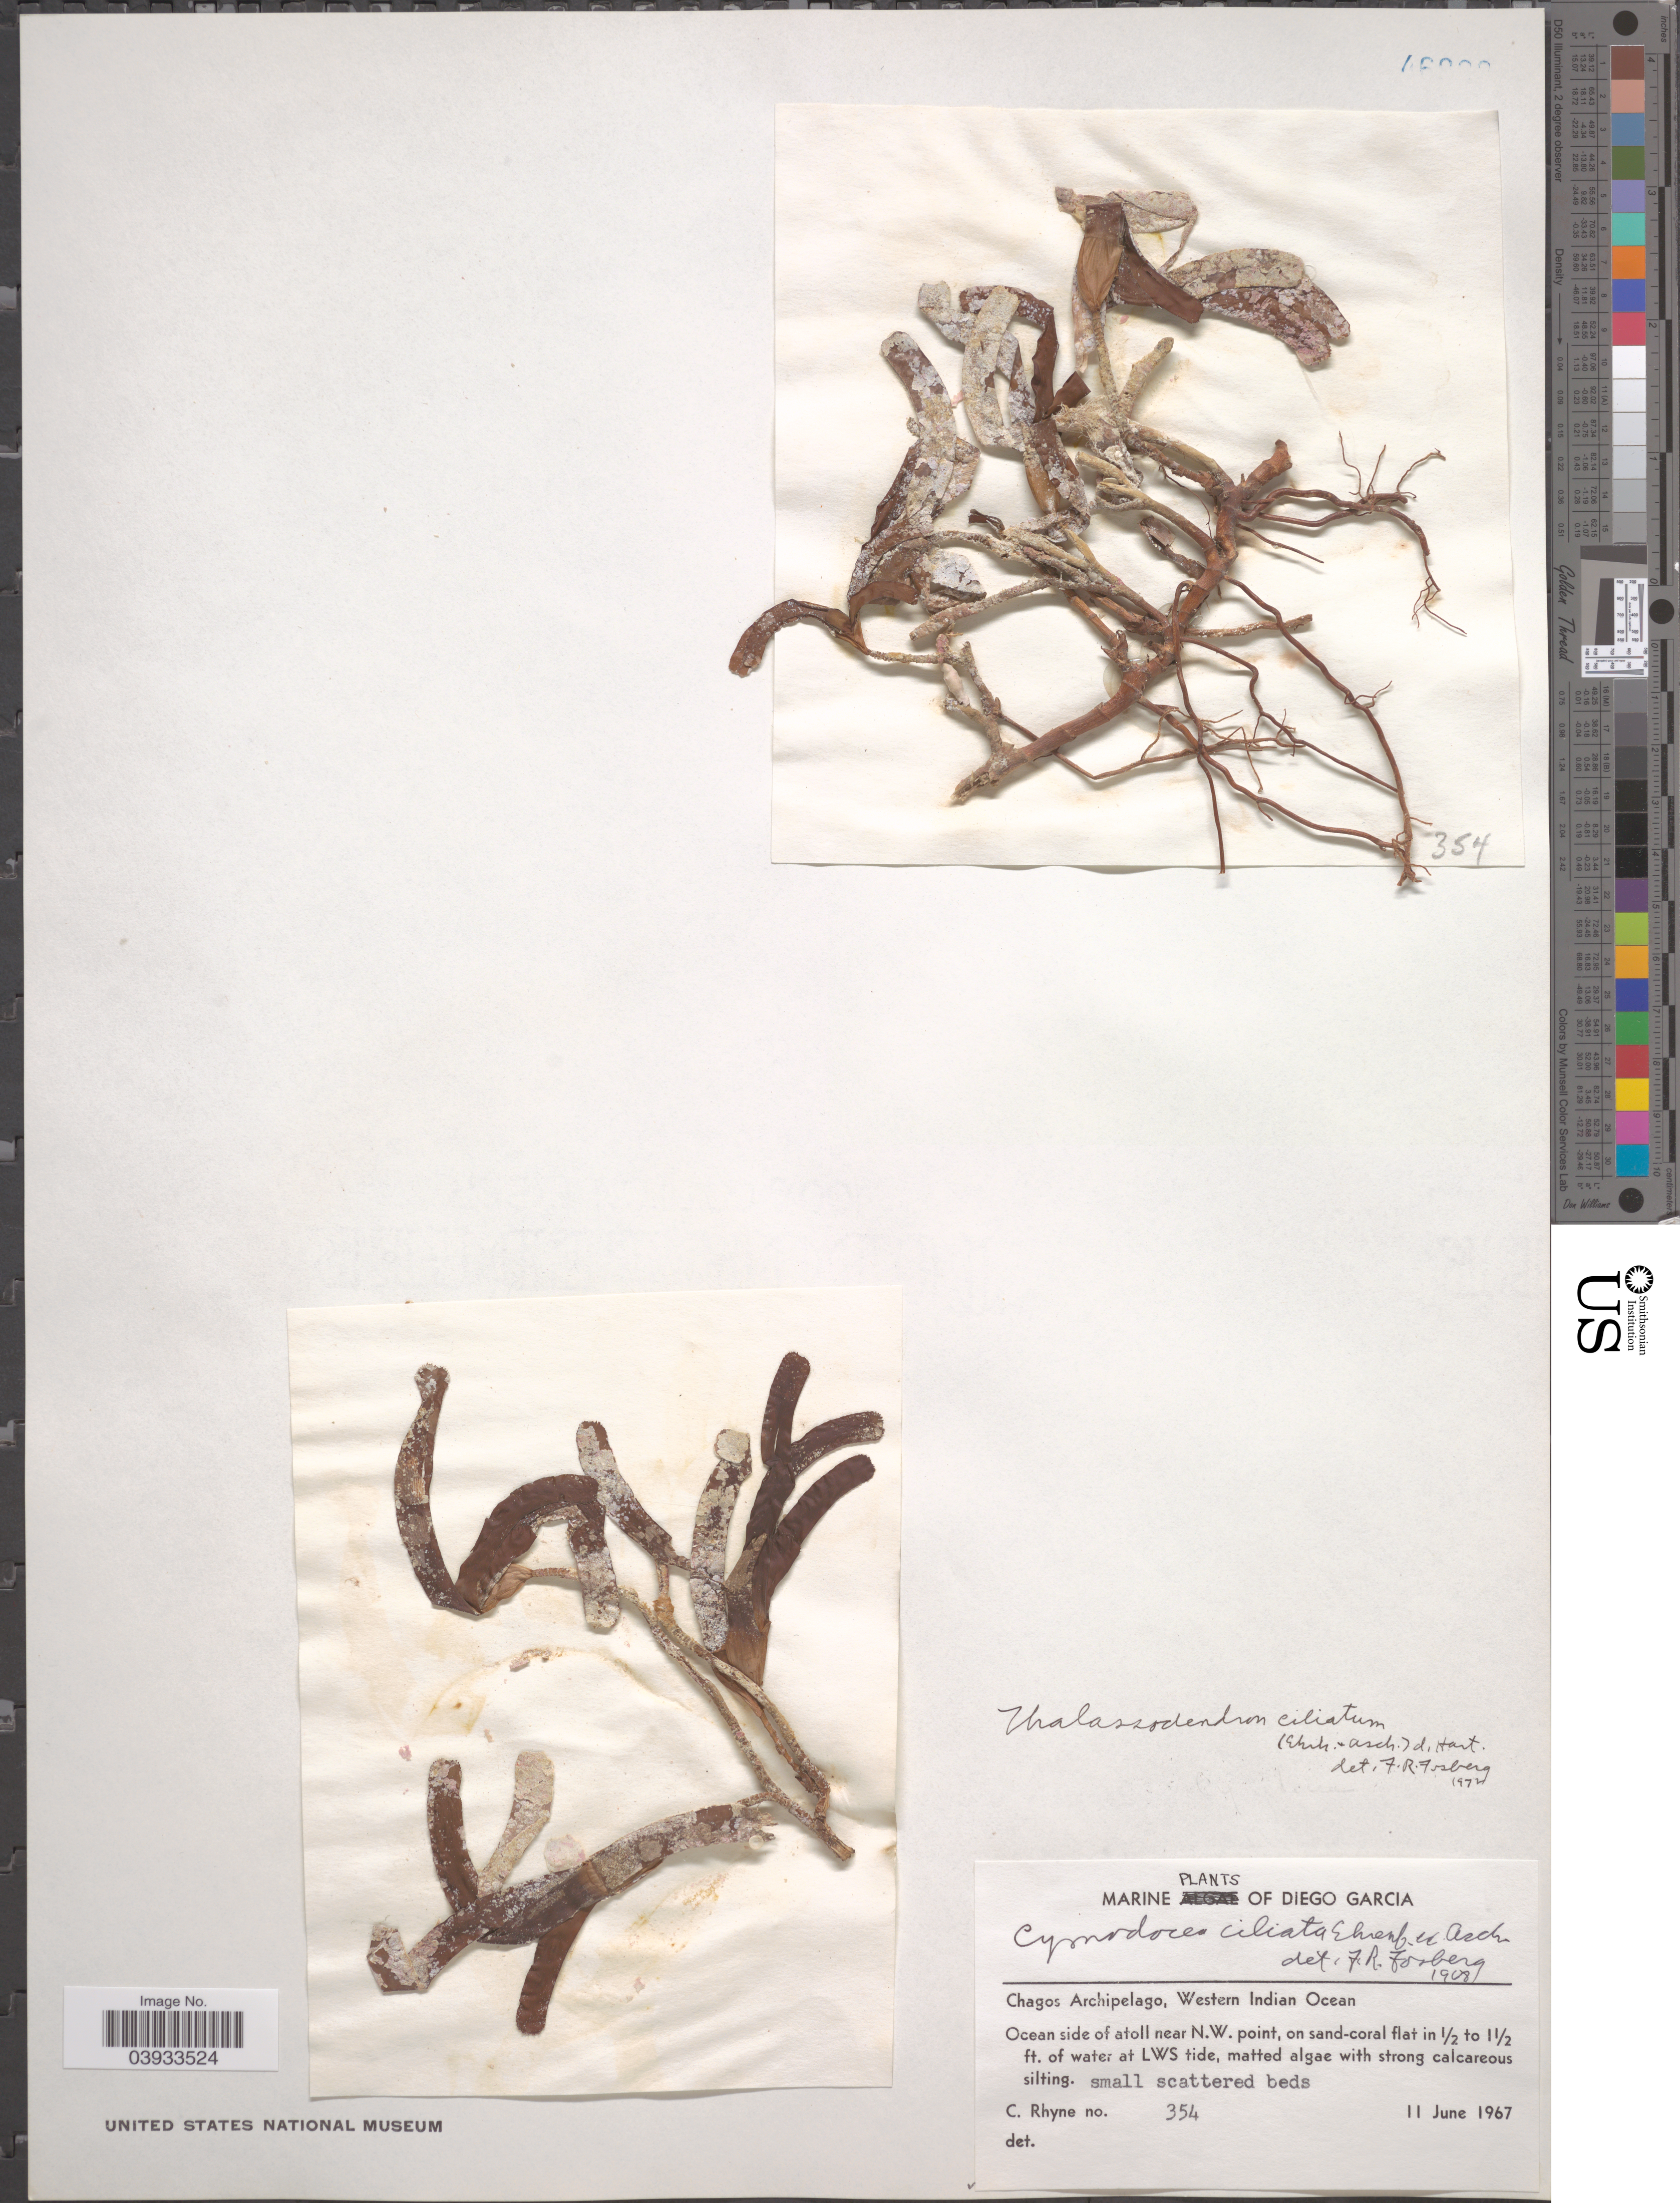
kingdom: Plantae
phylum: Tracheophyta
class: Liliopsida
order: Alismatales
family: Cymodoceaceae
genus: Thalassodendron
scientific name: Thalassodendron ciliatum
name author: (Forssk.) Hartog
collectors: C. Rhyne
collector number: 354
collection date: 1967-06-11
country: British Indian Ocean Territory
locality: Diego Garcia. Chagos Archipelago, Ocean side of atoll near N.W. point.